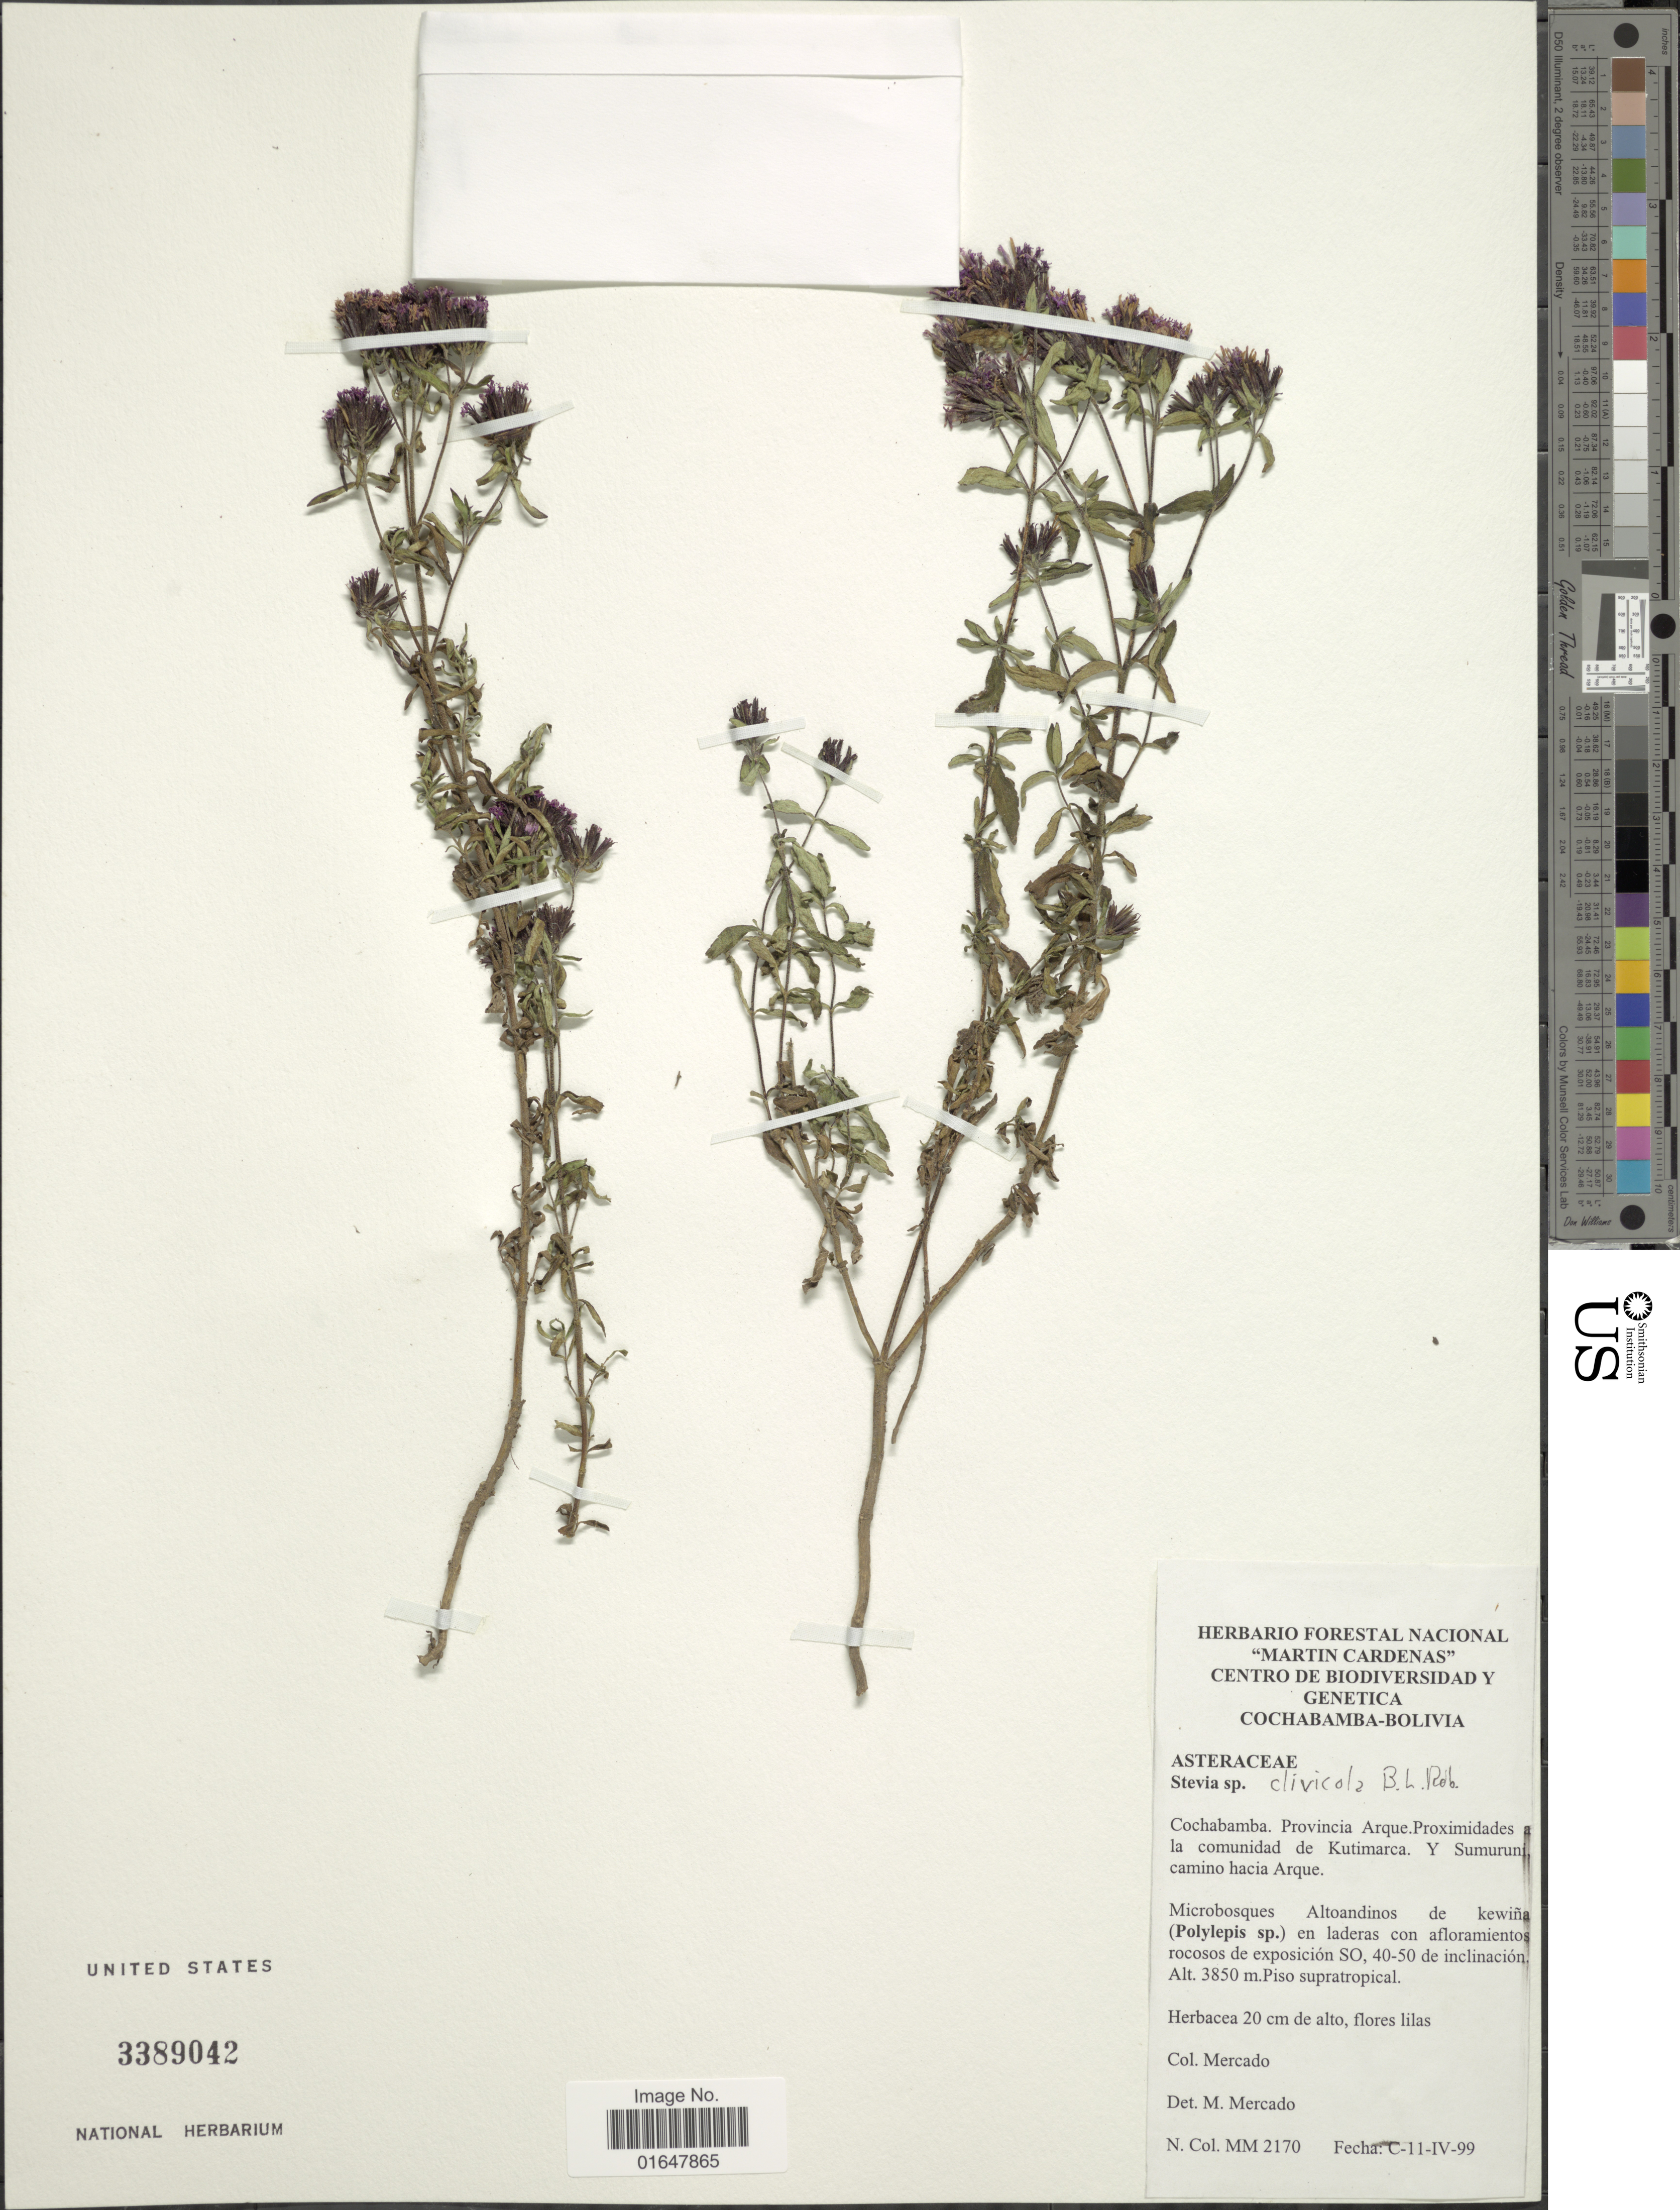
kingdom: Plantae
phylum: Tracheophyta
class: Magnoliopsida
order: Asterales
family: Asteraceae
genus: Stevia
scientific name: Stevia clivicola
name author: B.L. Rob.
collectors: M. Mercado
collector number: MM2170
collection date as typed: Transcribed d/m/y: 11/4/99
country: Bolivia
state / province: Cochabamba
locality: Provincia Arque, Proximidades a la comunidad de Kutimarca, Y Sumuruni, camino hacia Arque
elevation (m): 3850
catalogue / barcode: US 3389042